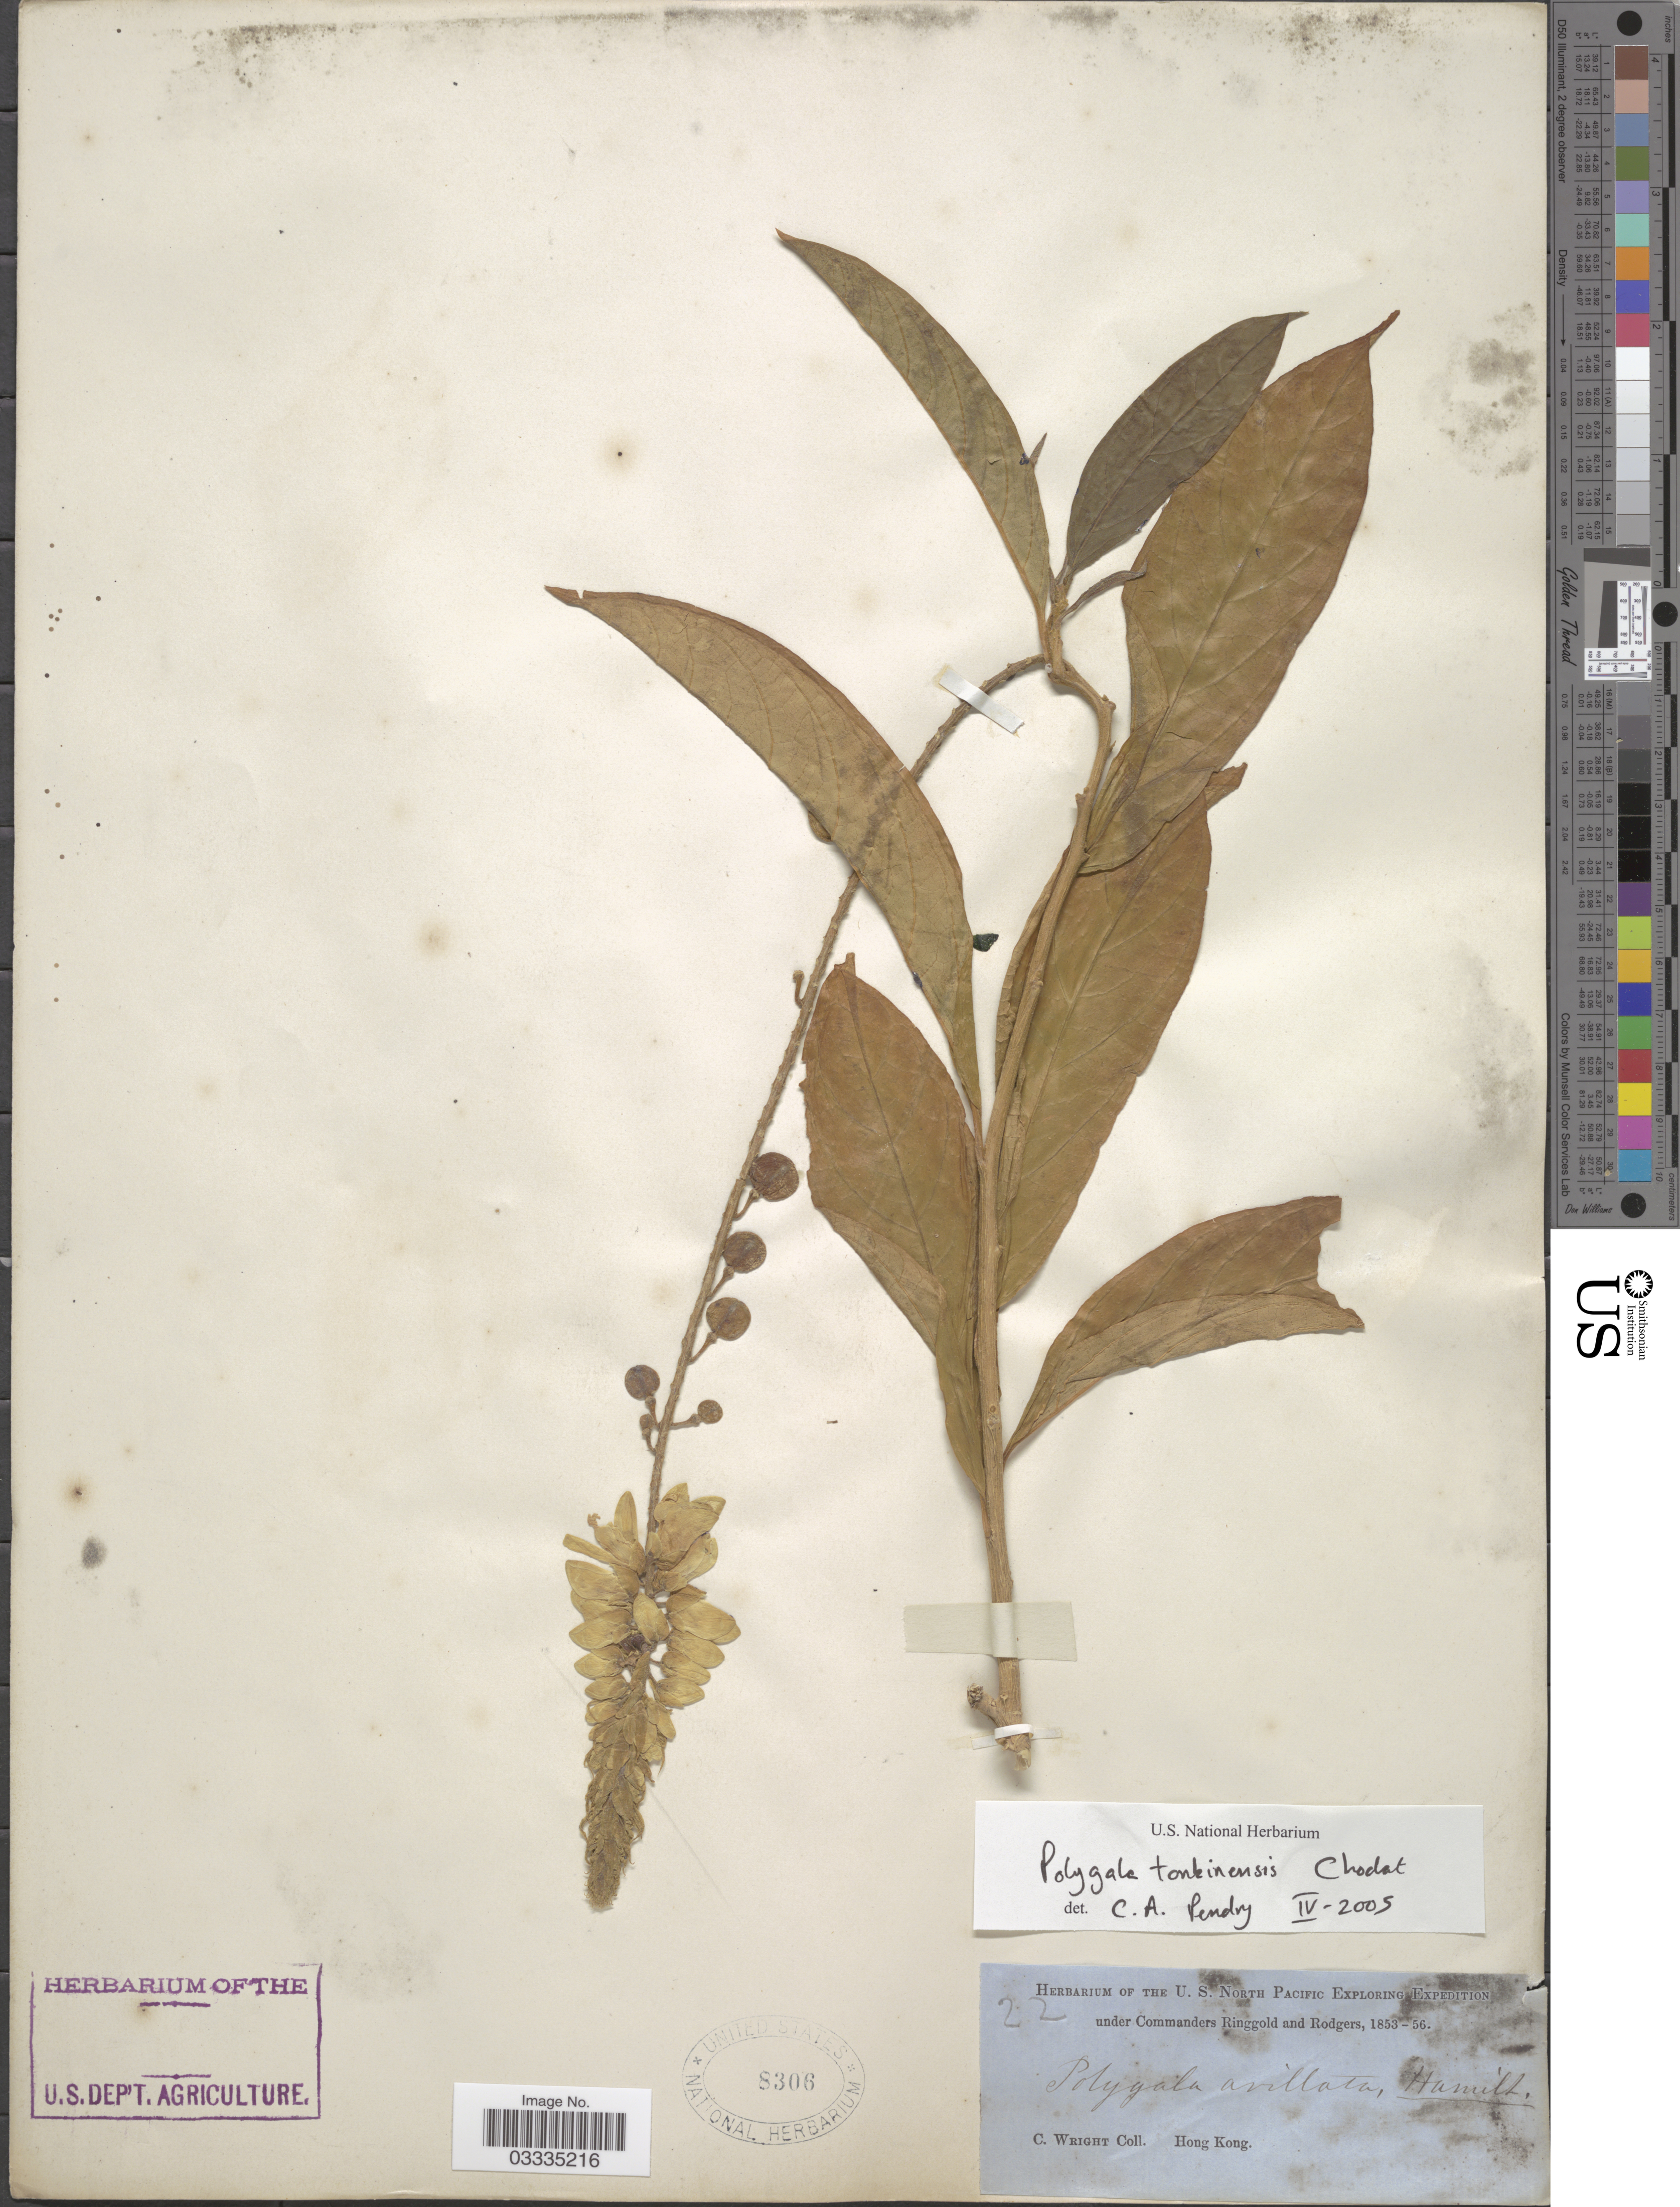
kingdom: Plantae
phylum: Tracheophyta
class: Magnoliopsida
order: Fabales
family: Polygalaceae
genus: Polygala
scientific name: Polygala tonkinensis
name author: Chodat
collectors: C. Wright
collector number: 22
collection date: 1853/1856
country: China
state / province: Hong Kong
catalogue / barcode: US 8306